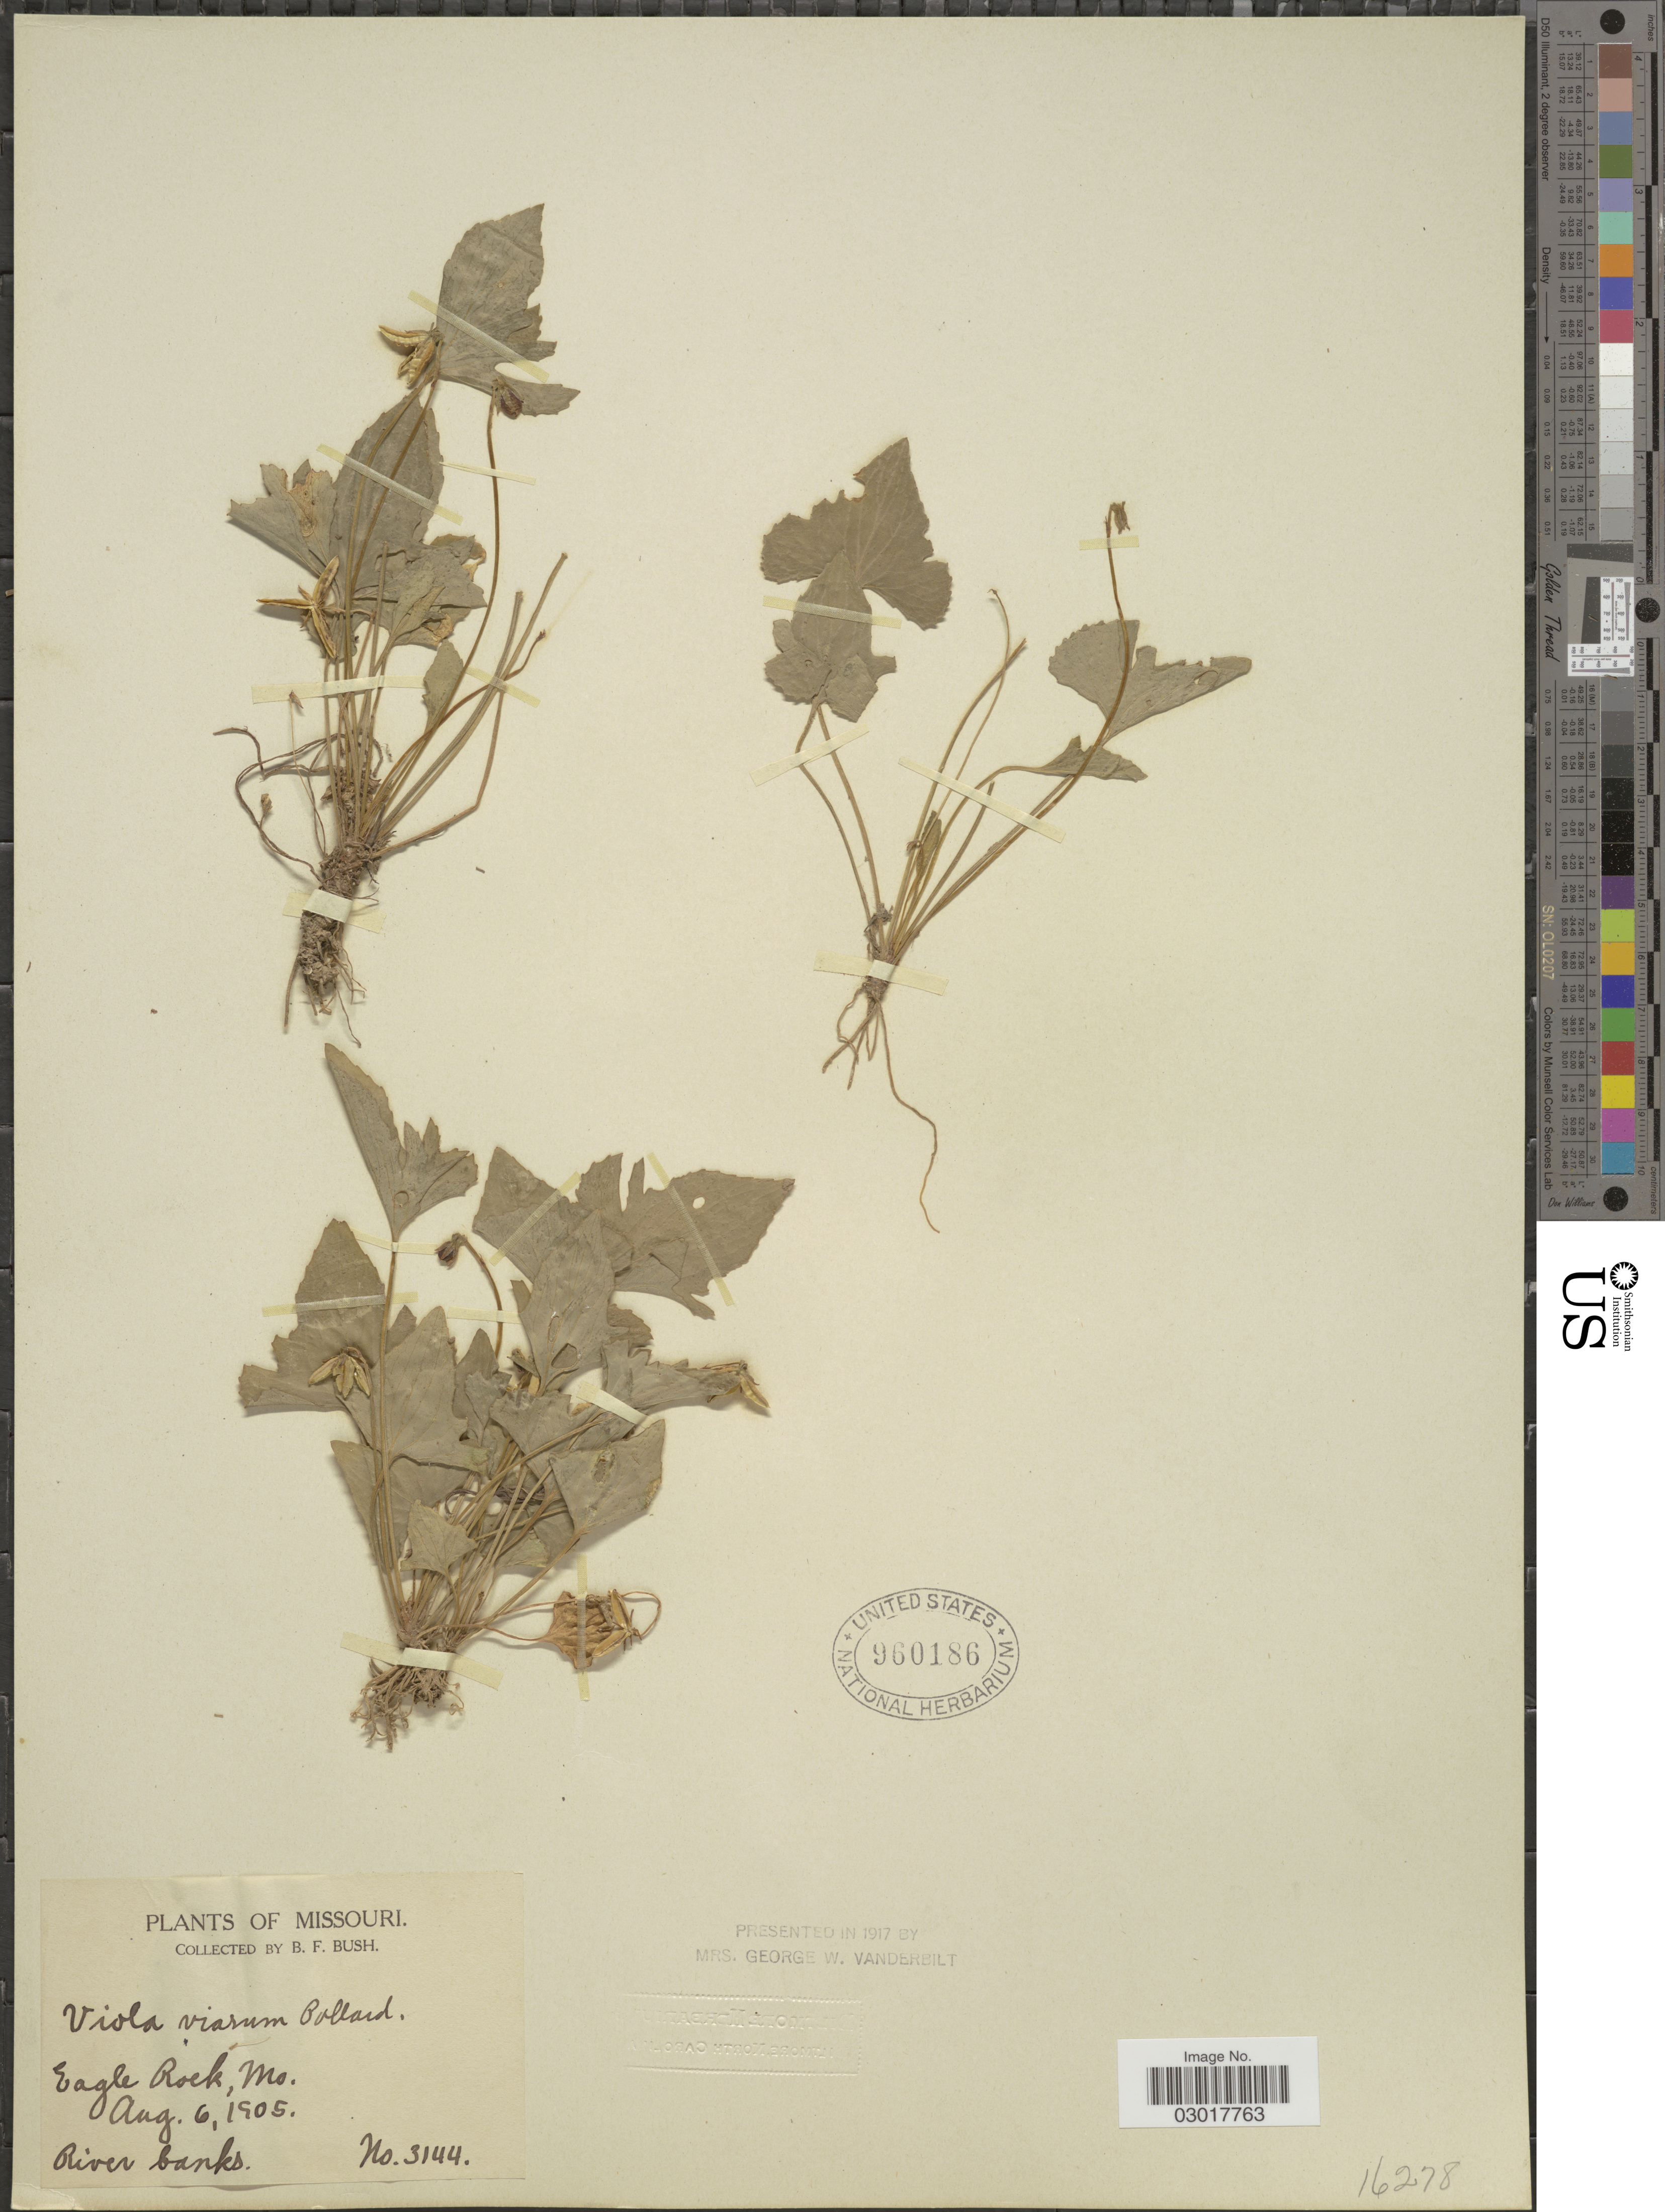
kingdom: Plantae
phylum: Tracheophyta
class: Magnoliopsida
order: Malpighiales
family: Violaceae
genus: Viola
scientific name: Viola viarum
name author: Pollard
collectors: B. F. Bush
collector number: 3144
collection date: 1905-08-06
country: United States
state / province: Missouri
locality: Eagle Rock.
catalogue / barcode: US 960186